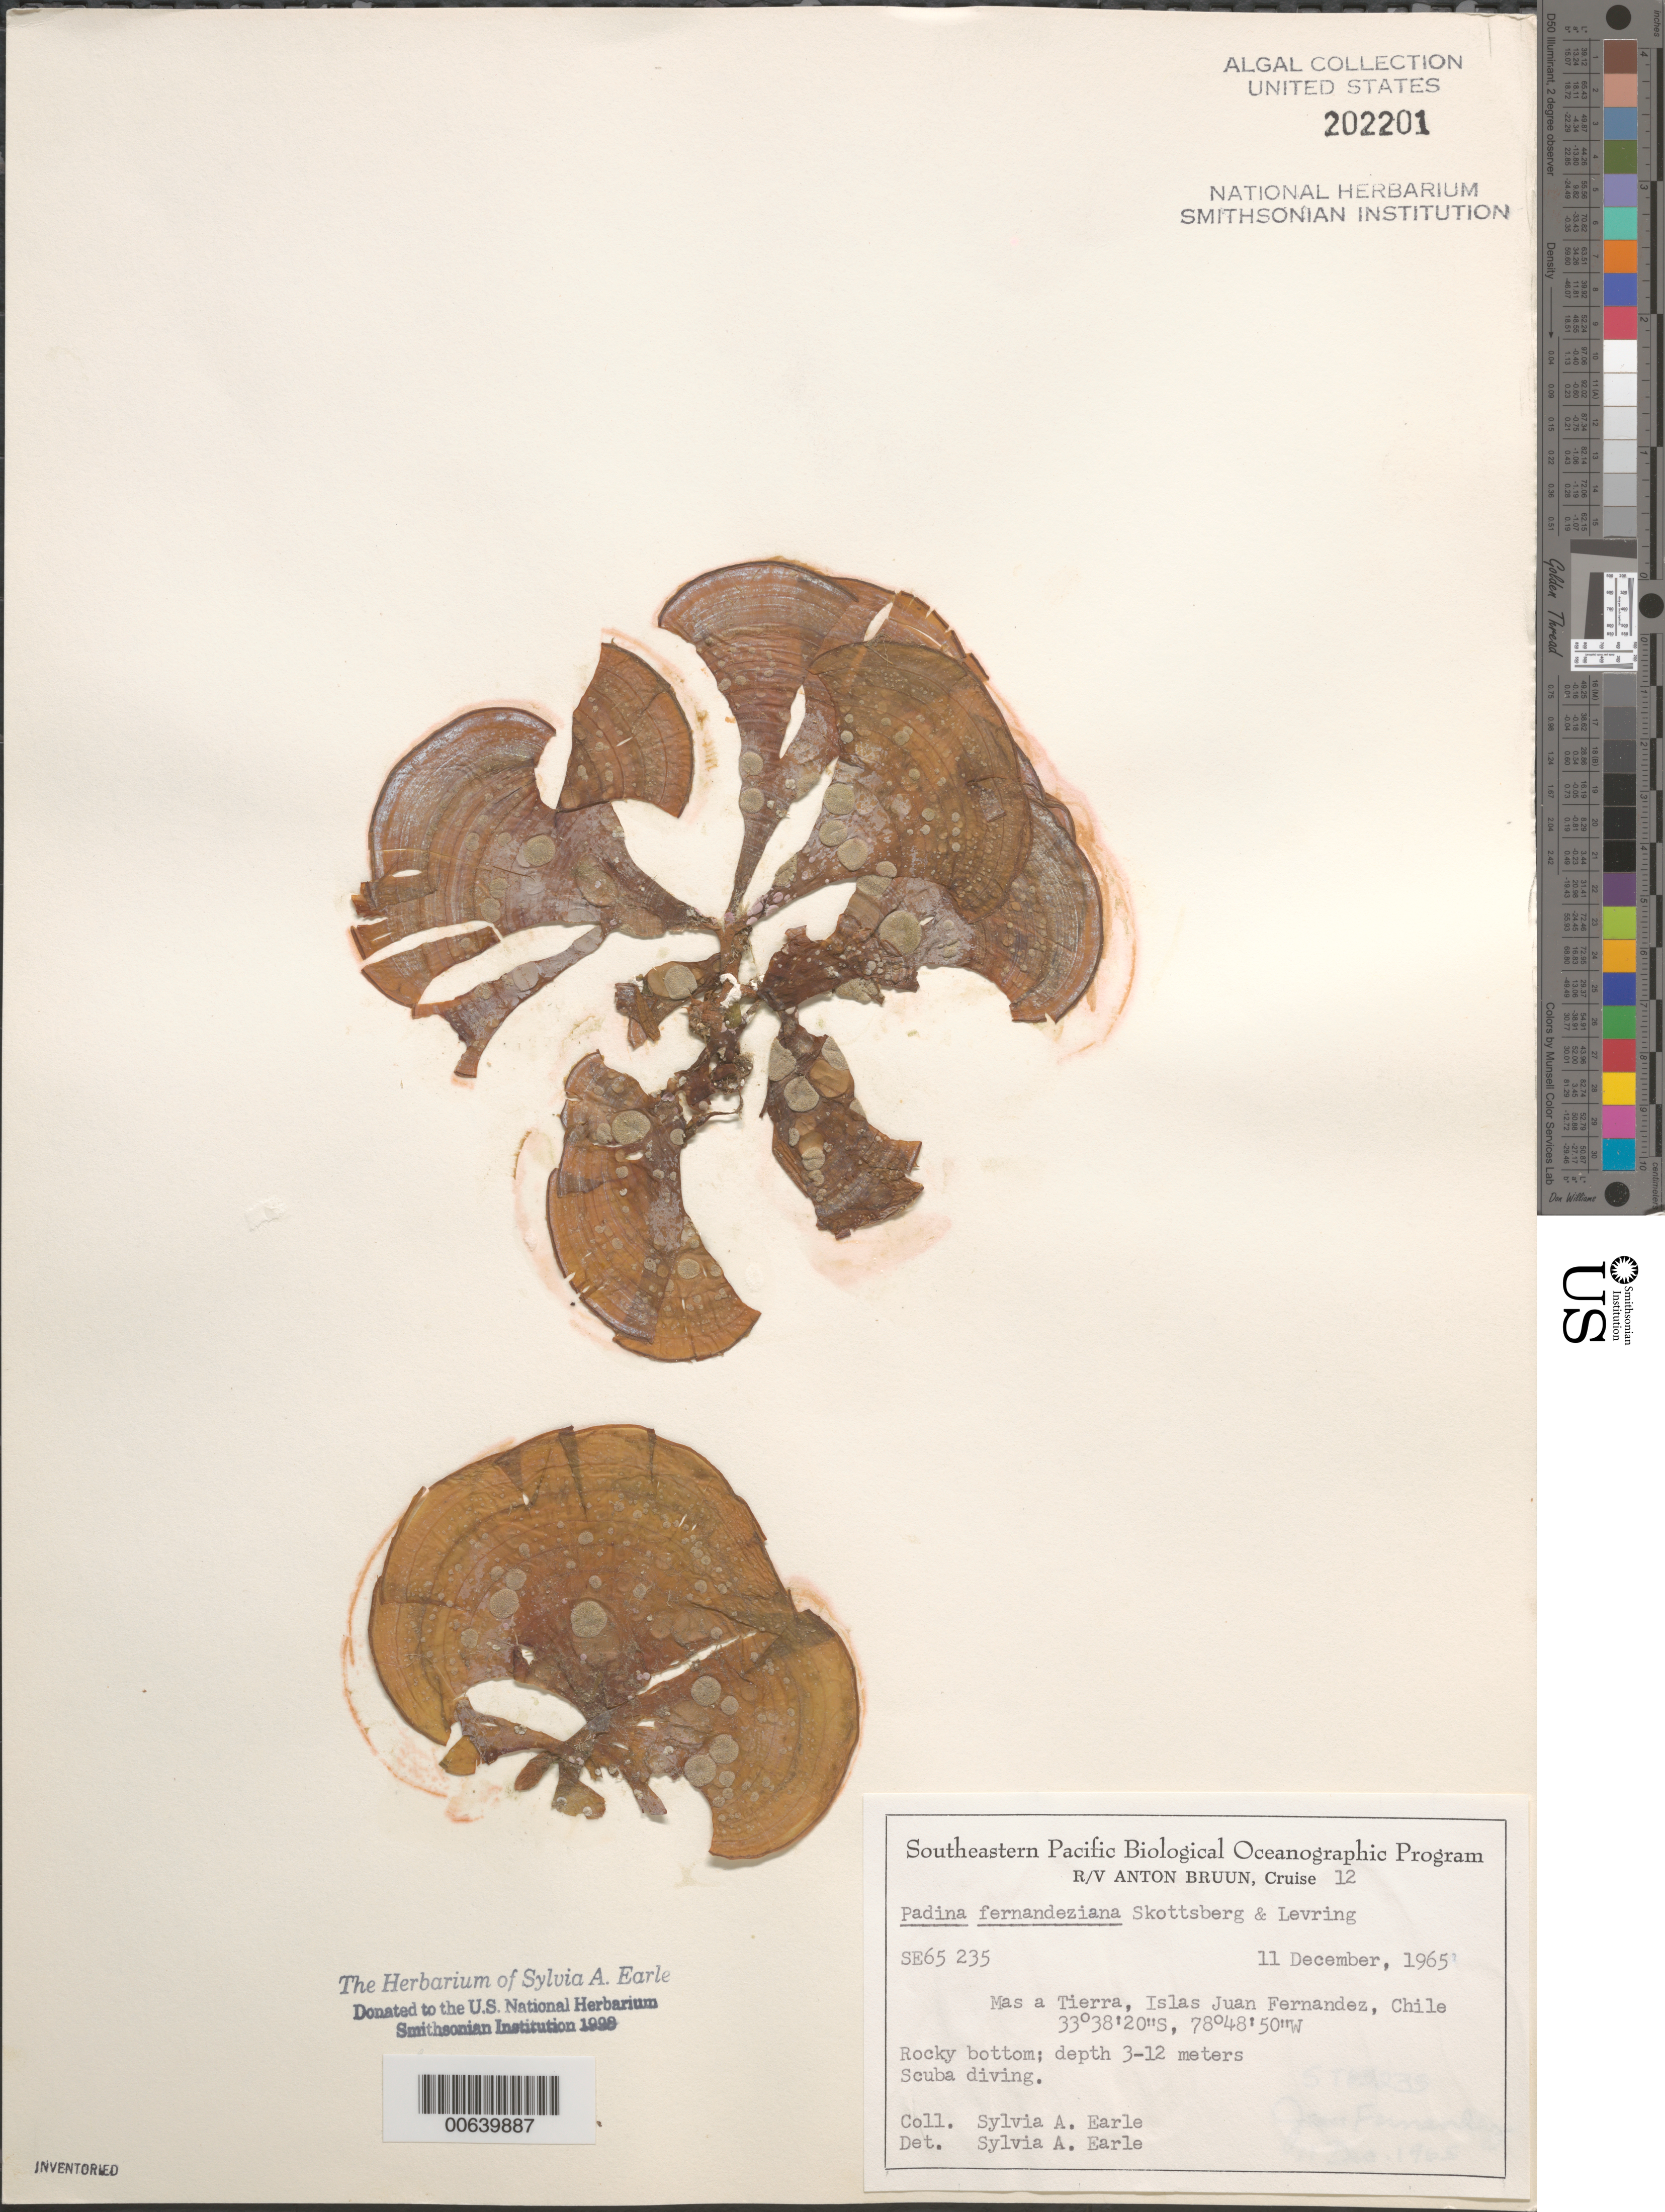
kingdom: Chromista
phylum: Ochrophyta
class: Phaeophyceae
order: Dictyotales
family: Dictyotaceae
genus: Padina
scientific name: Padina fernandeziana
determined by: Earle, S. A.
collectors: S. A. Earle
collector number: SE 65235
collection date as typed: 11 Dec 1965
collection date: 1965-12-11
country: Chile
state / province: Valparaíso (V)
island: Isla Más a Tierra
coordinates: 33 38' 20" S, 78 48' 50" W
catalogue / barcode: US 202201